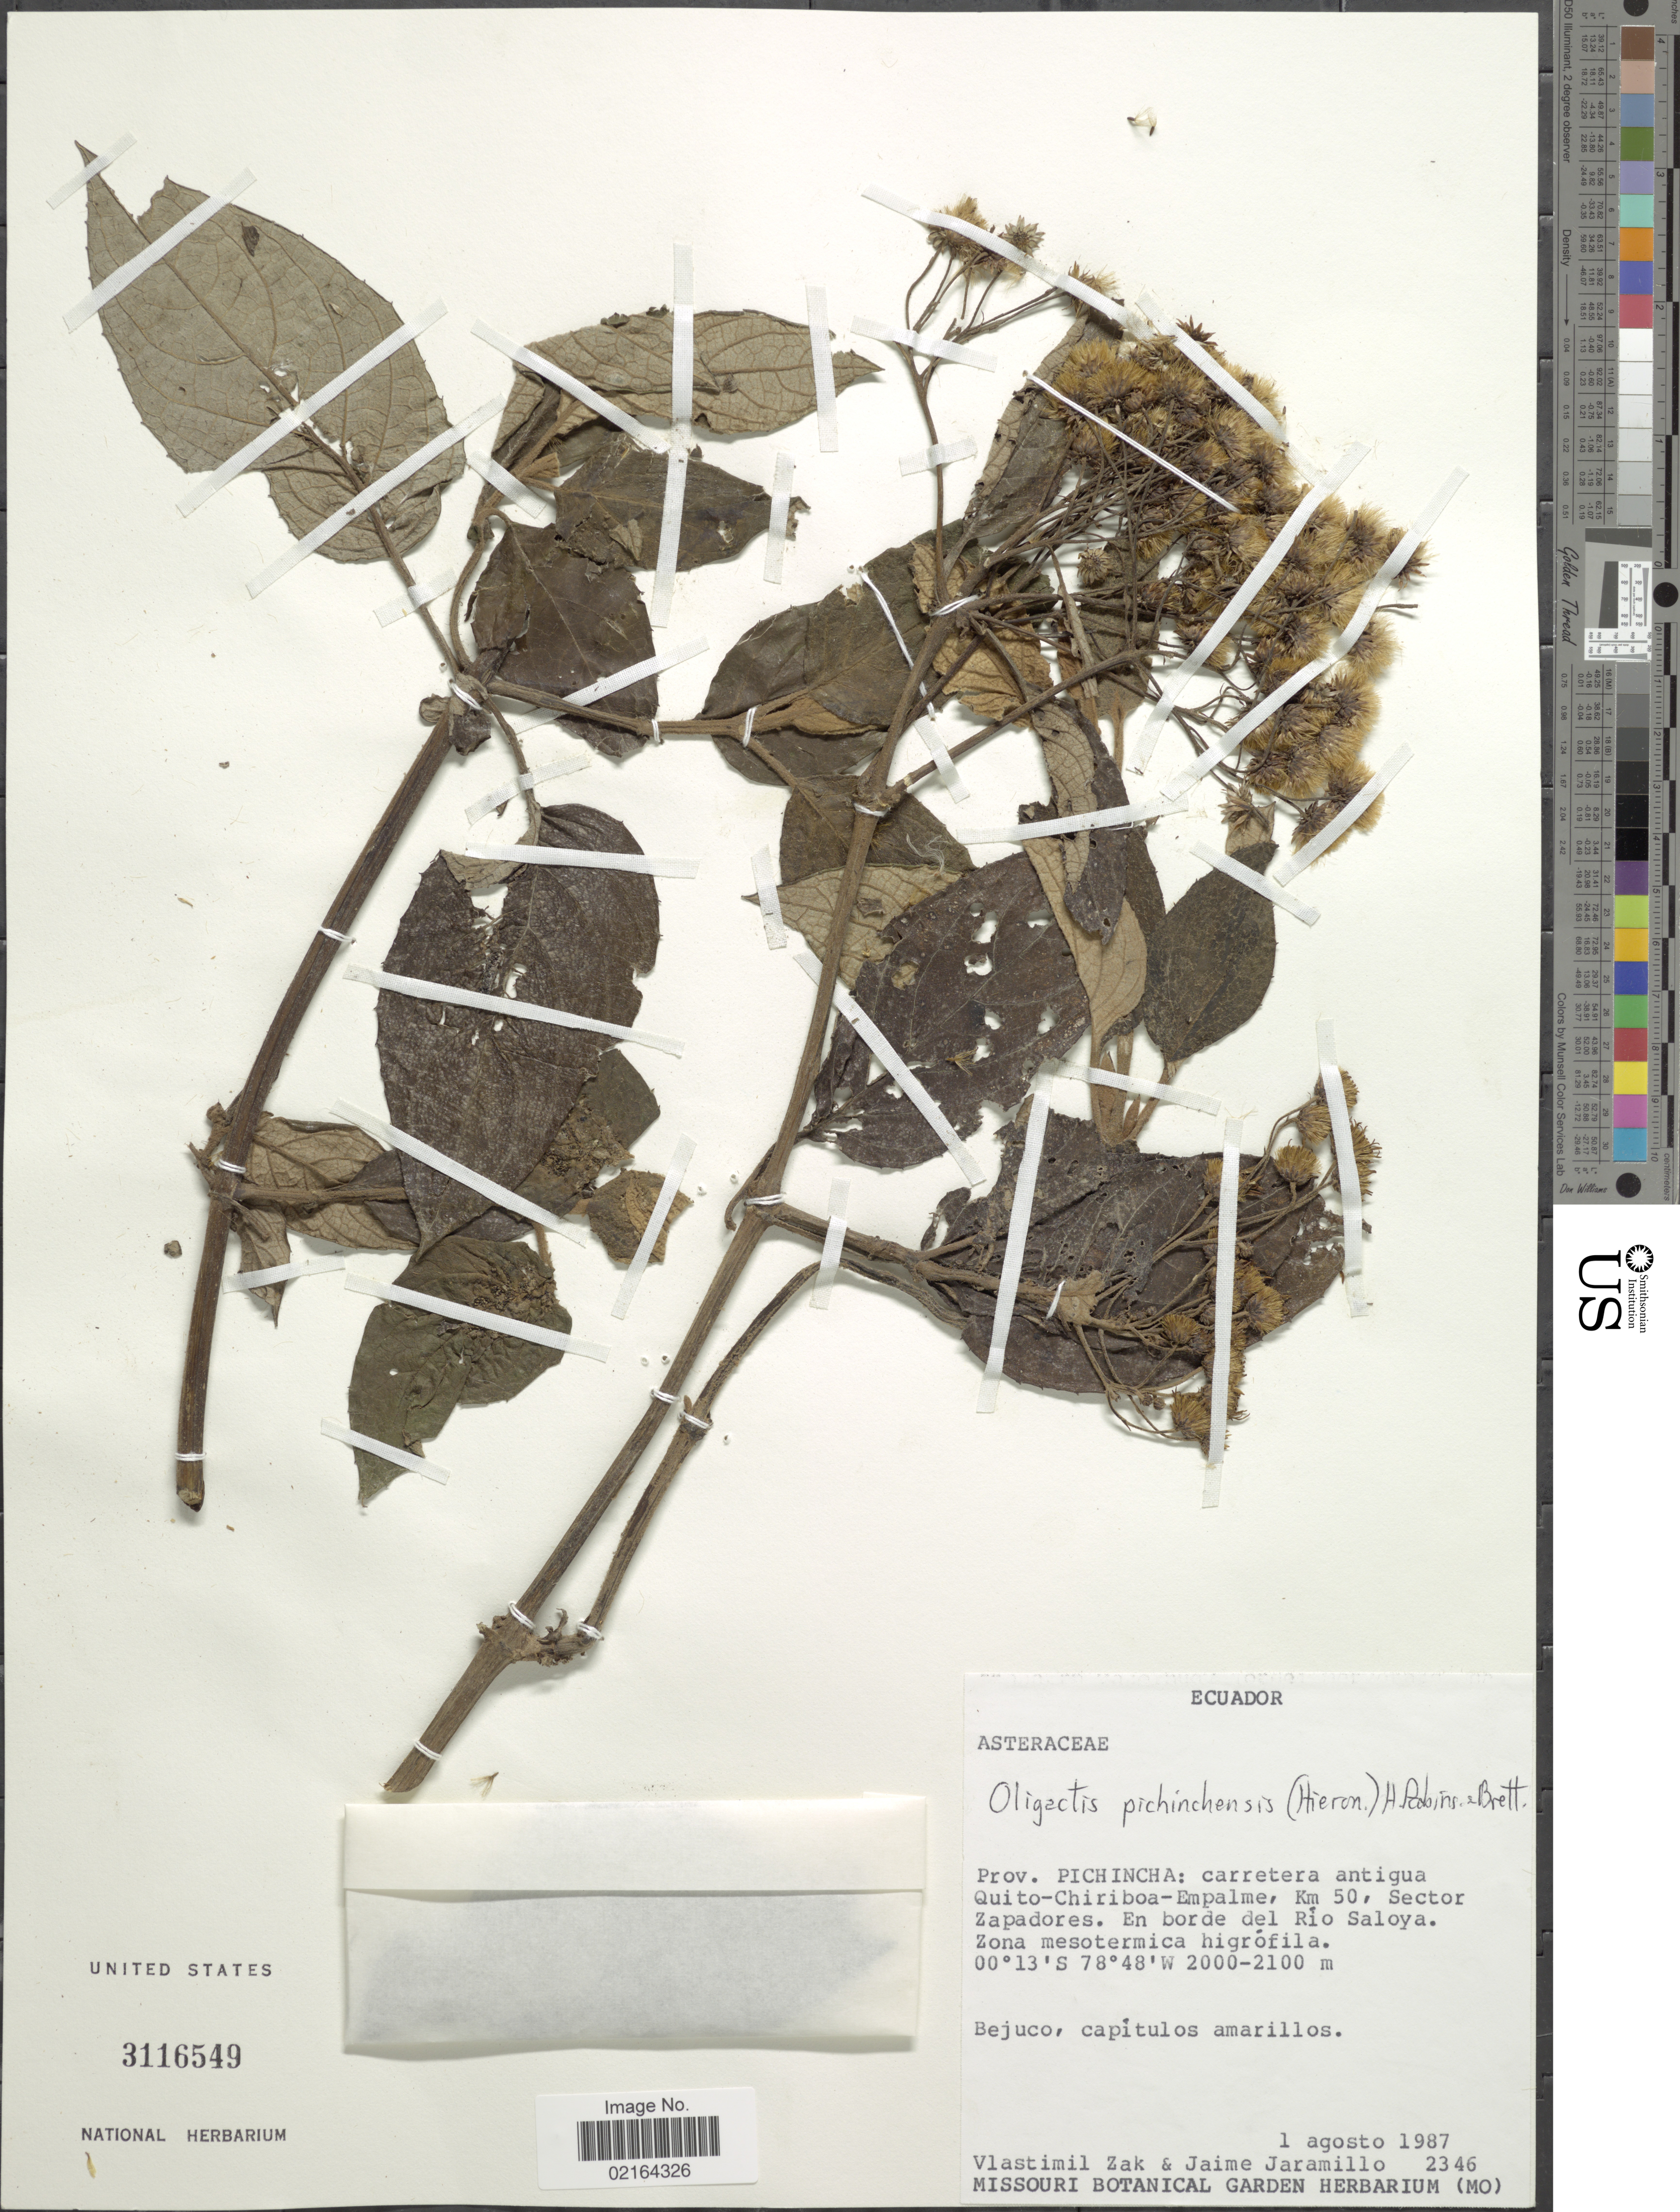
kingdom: Plantae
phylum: Tracheophyta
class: Magnoliopsida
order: Asterales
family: Asteraceae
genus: Sampera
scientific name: Sampera pichinichensis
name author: (Hieron.) V.A. Funk & H. Rob.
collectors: V. Zak & J. Jaramillo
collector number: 2346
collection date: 1987-08-01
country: Ecuador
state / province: Pichincha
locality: Prov. Pichincha: carretera antigua Quito-Chiriboga-Empalme, Km 50, Sector Zapadores, En borde del Rio Saloya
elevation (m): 2000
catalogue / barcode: US 3116549